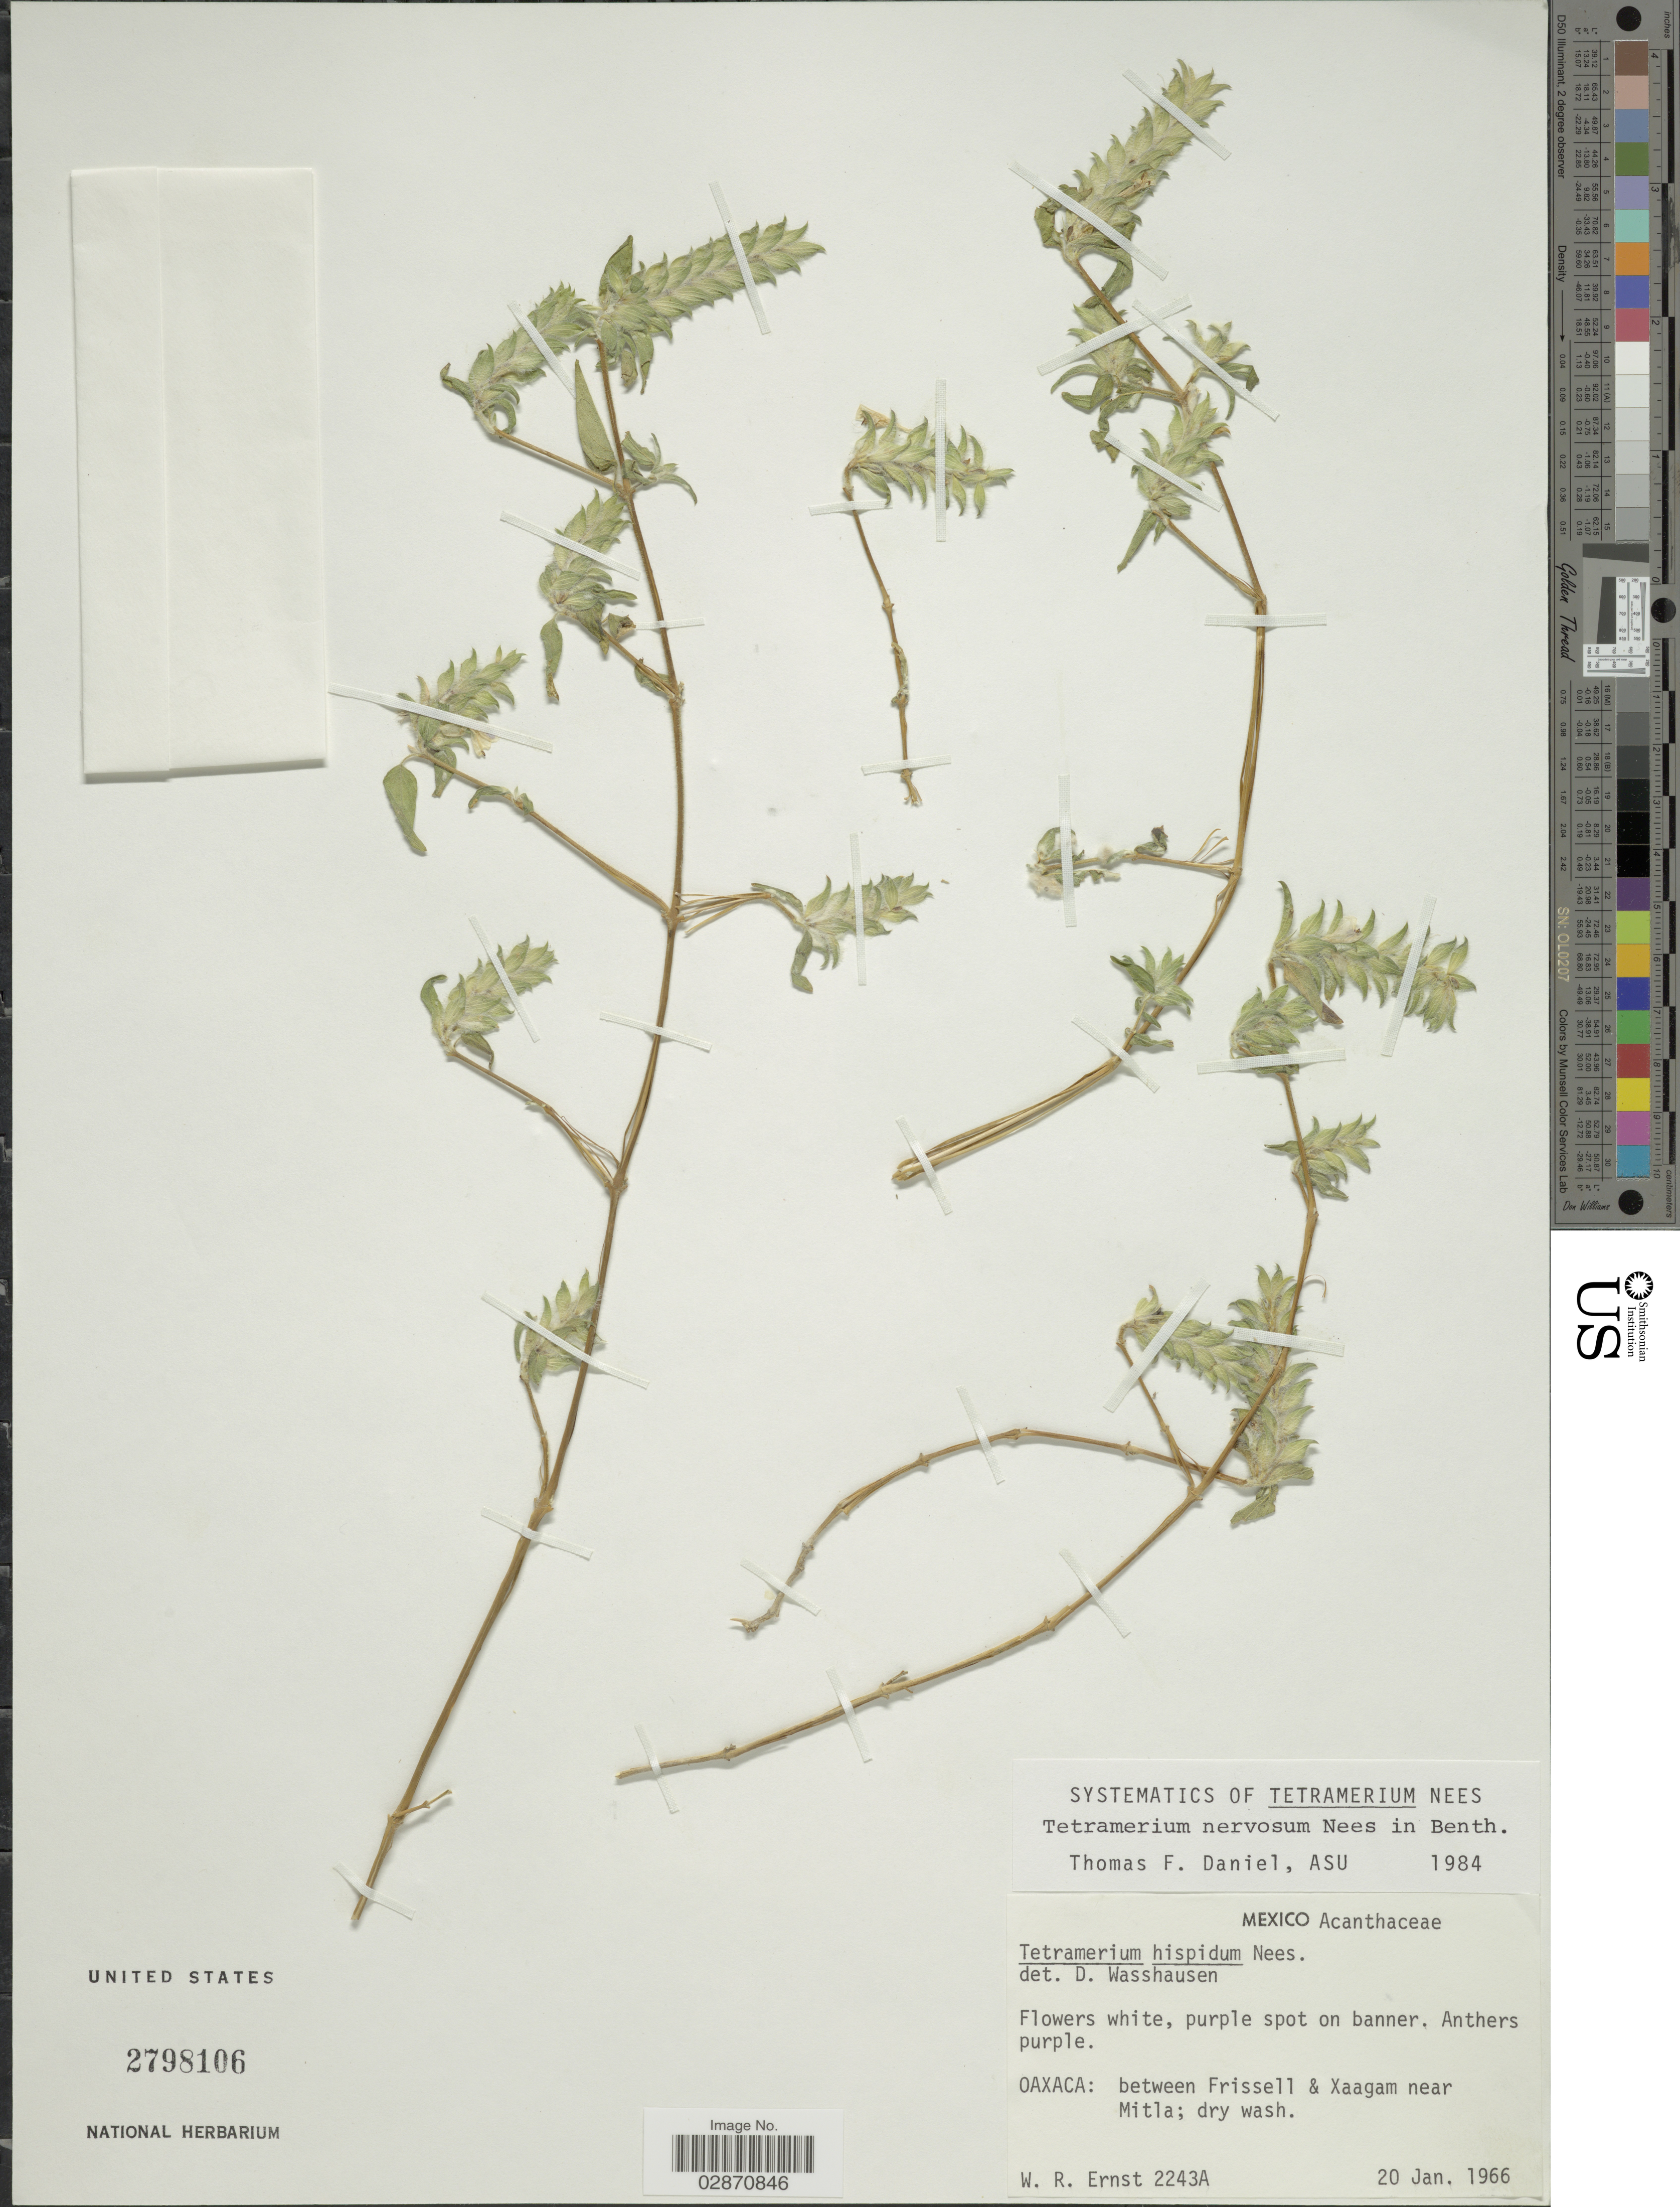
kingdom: Plantae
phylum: Tracheophyta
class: Magnoliopsida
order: Lamiales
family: Acanthaceae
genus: Tetramerium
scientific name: Tetramerium nervosum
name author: Nees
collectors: W. R. Ernst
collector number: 2243A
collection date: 1966-01-20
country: Mexico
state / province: Oaxaca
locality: Between Frissell & Xaagam near Mitla.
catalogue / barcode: US 2798106